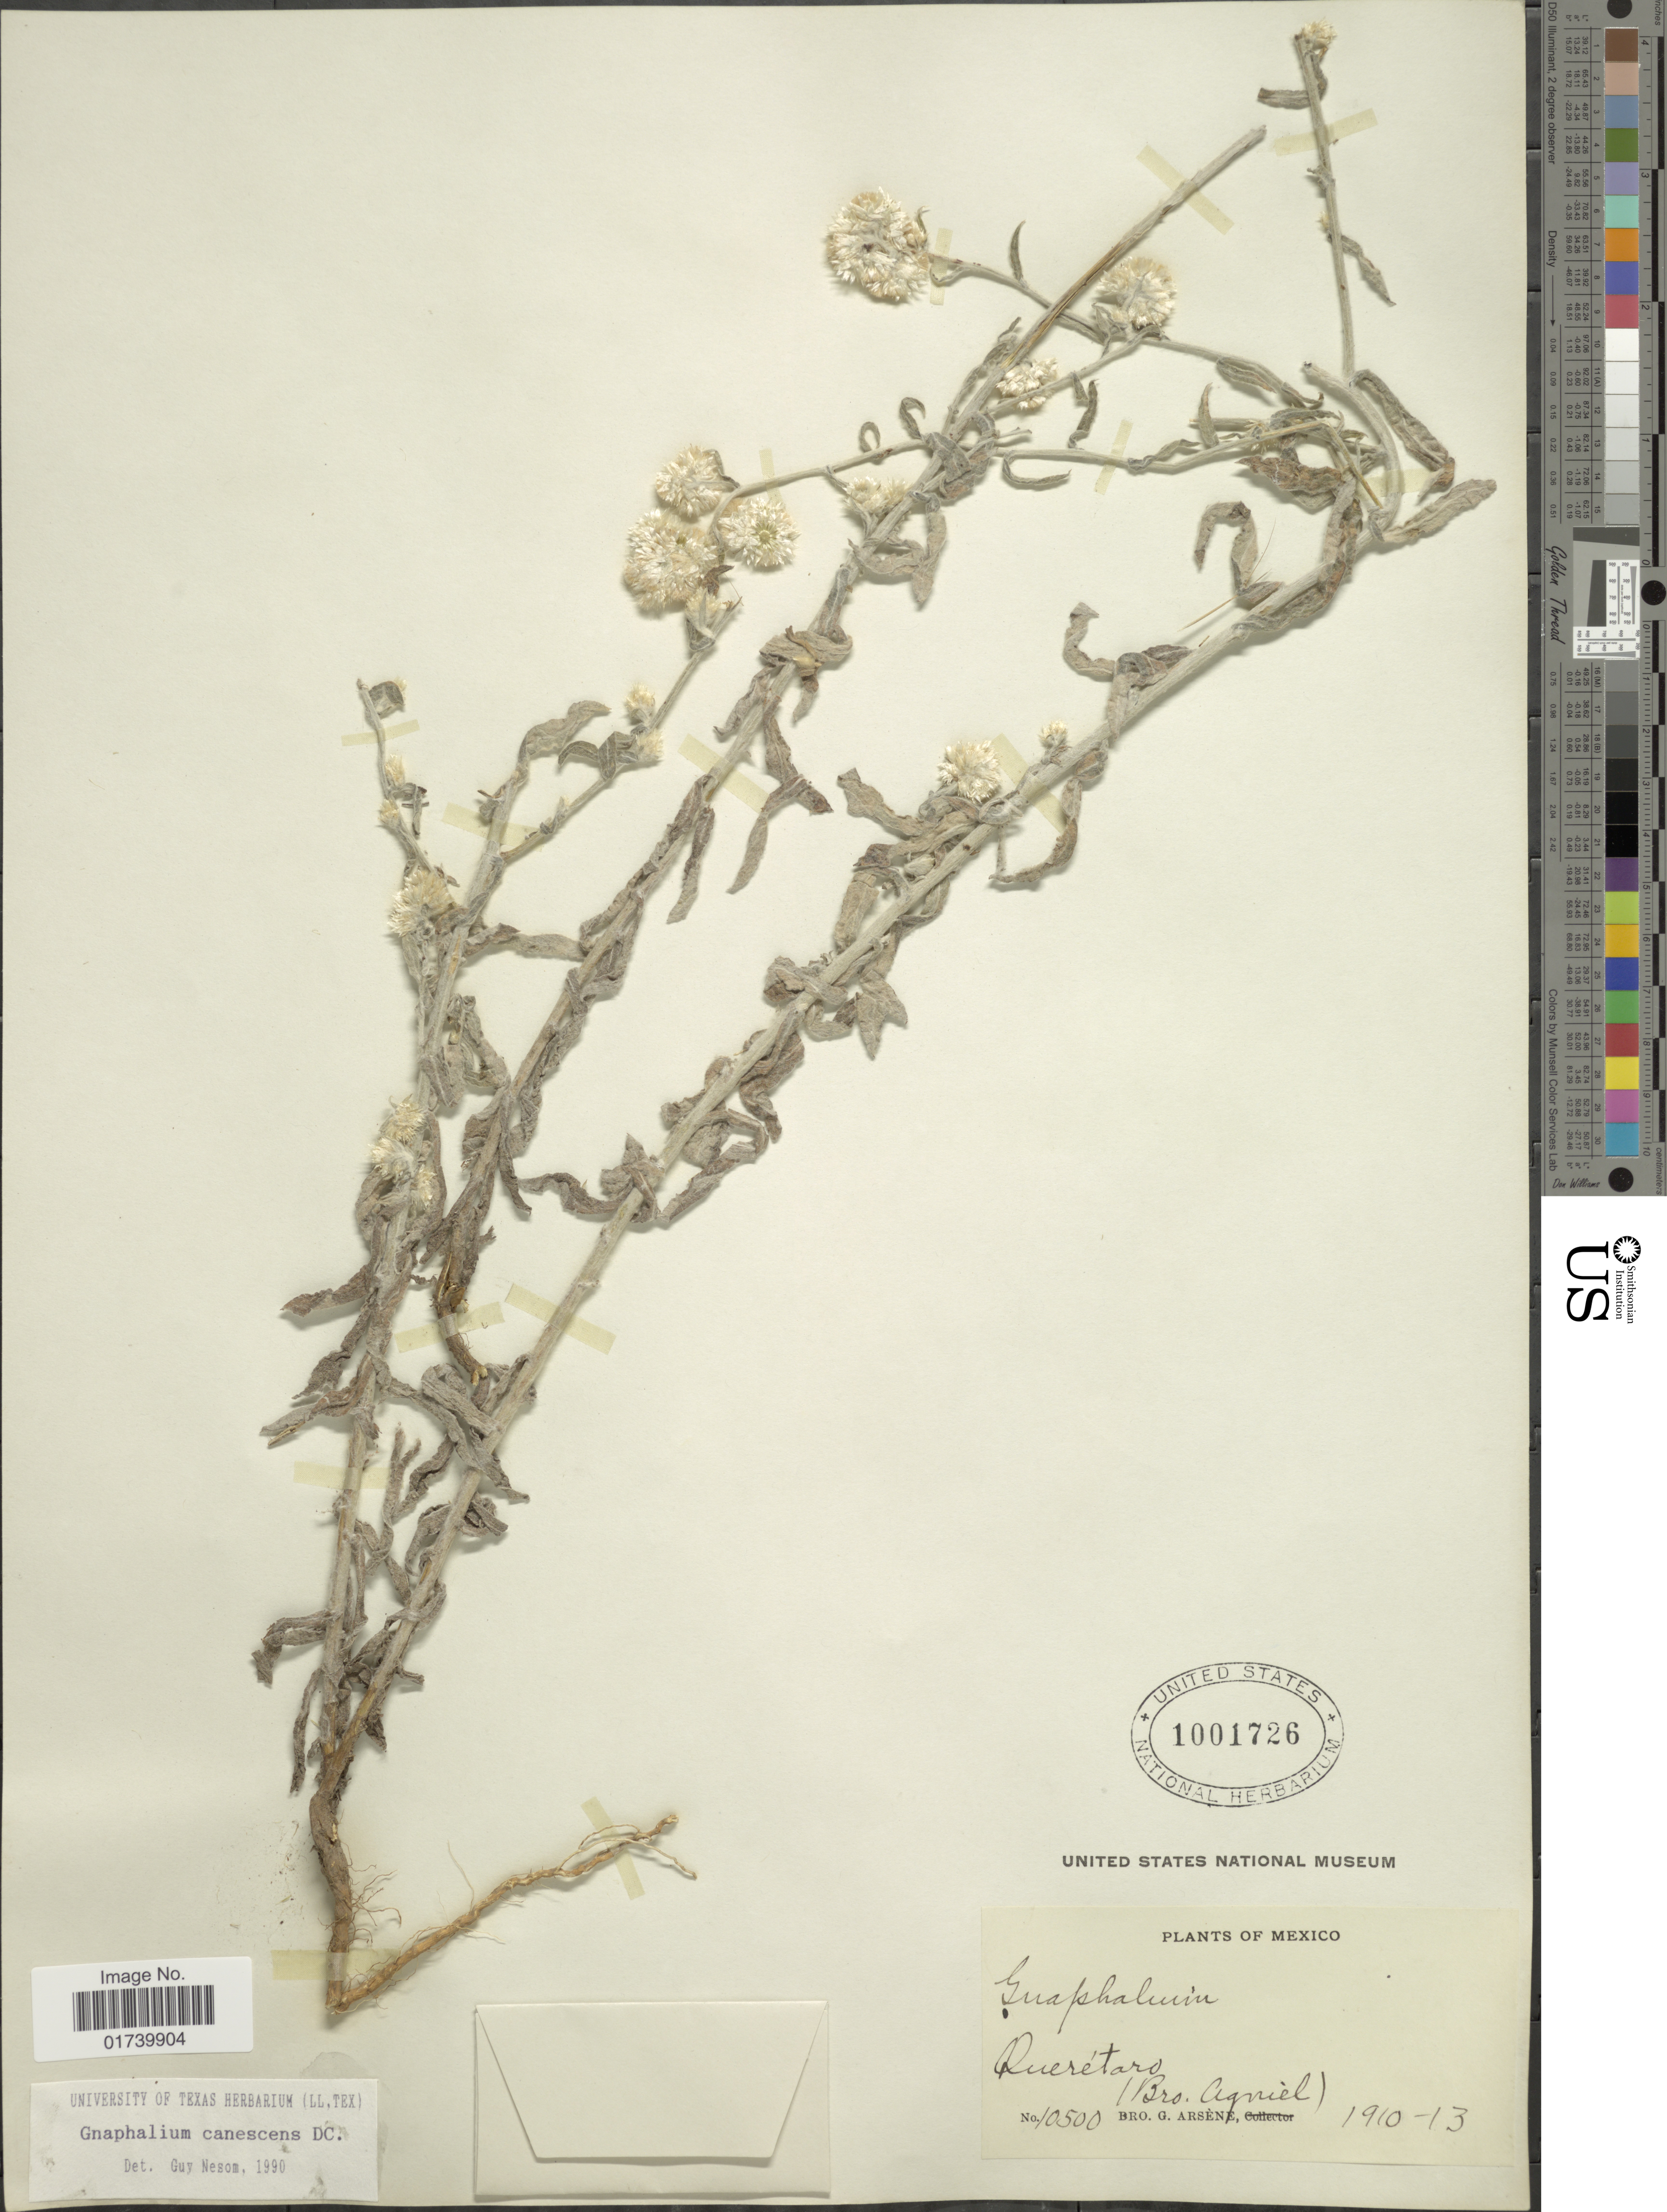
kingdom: Plantae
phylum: Tracheophyta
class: Magnoliopsida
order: Asterales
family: Asteraceae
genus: Pseudognaphalium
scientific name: Pseudognaphalium canescens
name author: (DC.) Anderb.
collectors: Bro. G. Arsène & Bro. Agniel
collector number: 10500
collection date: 1910/1913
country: Mexico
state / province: Querétaro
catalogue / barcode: US 1001726